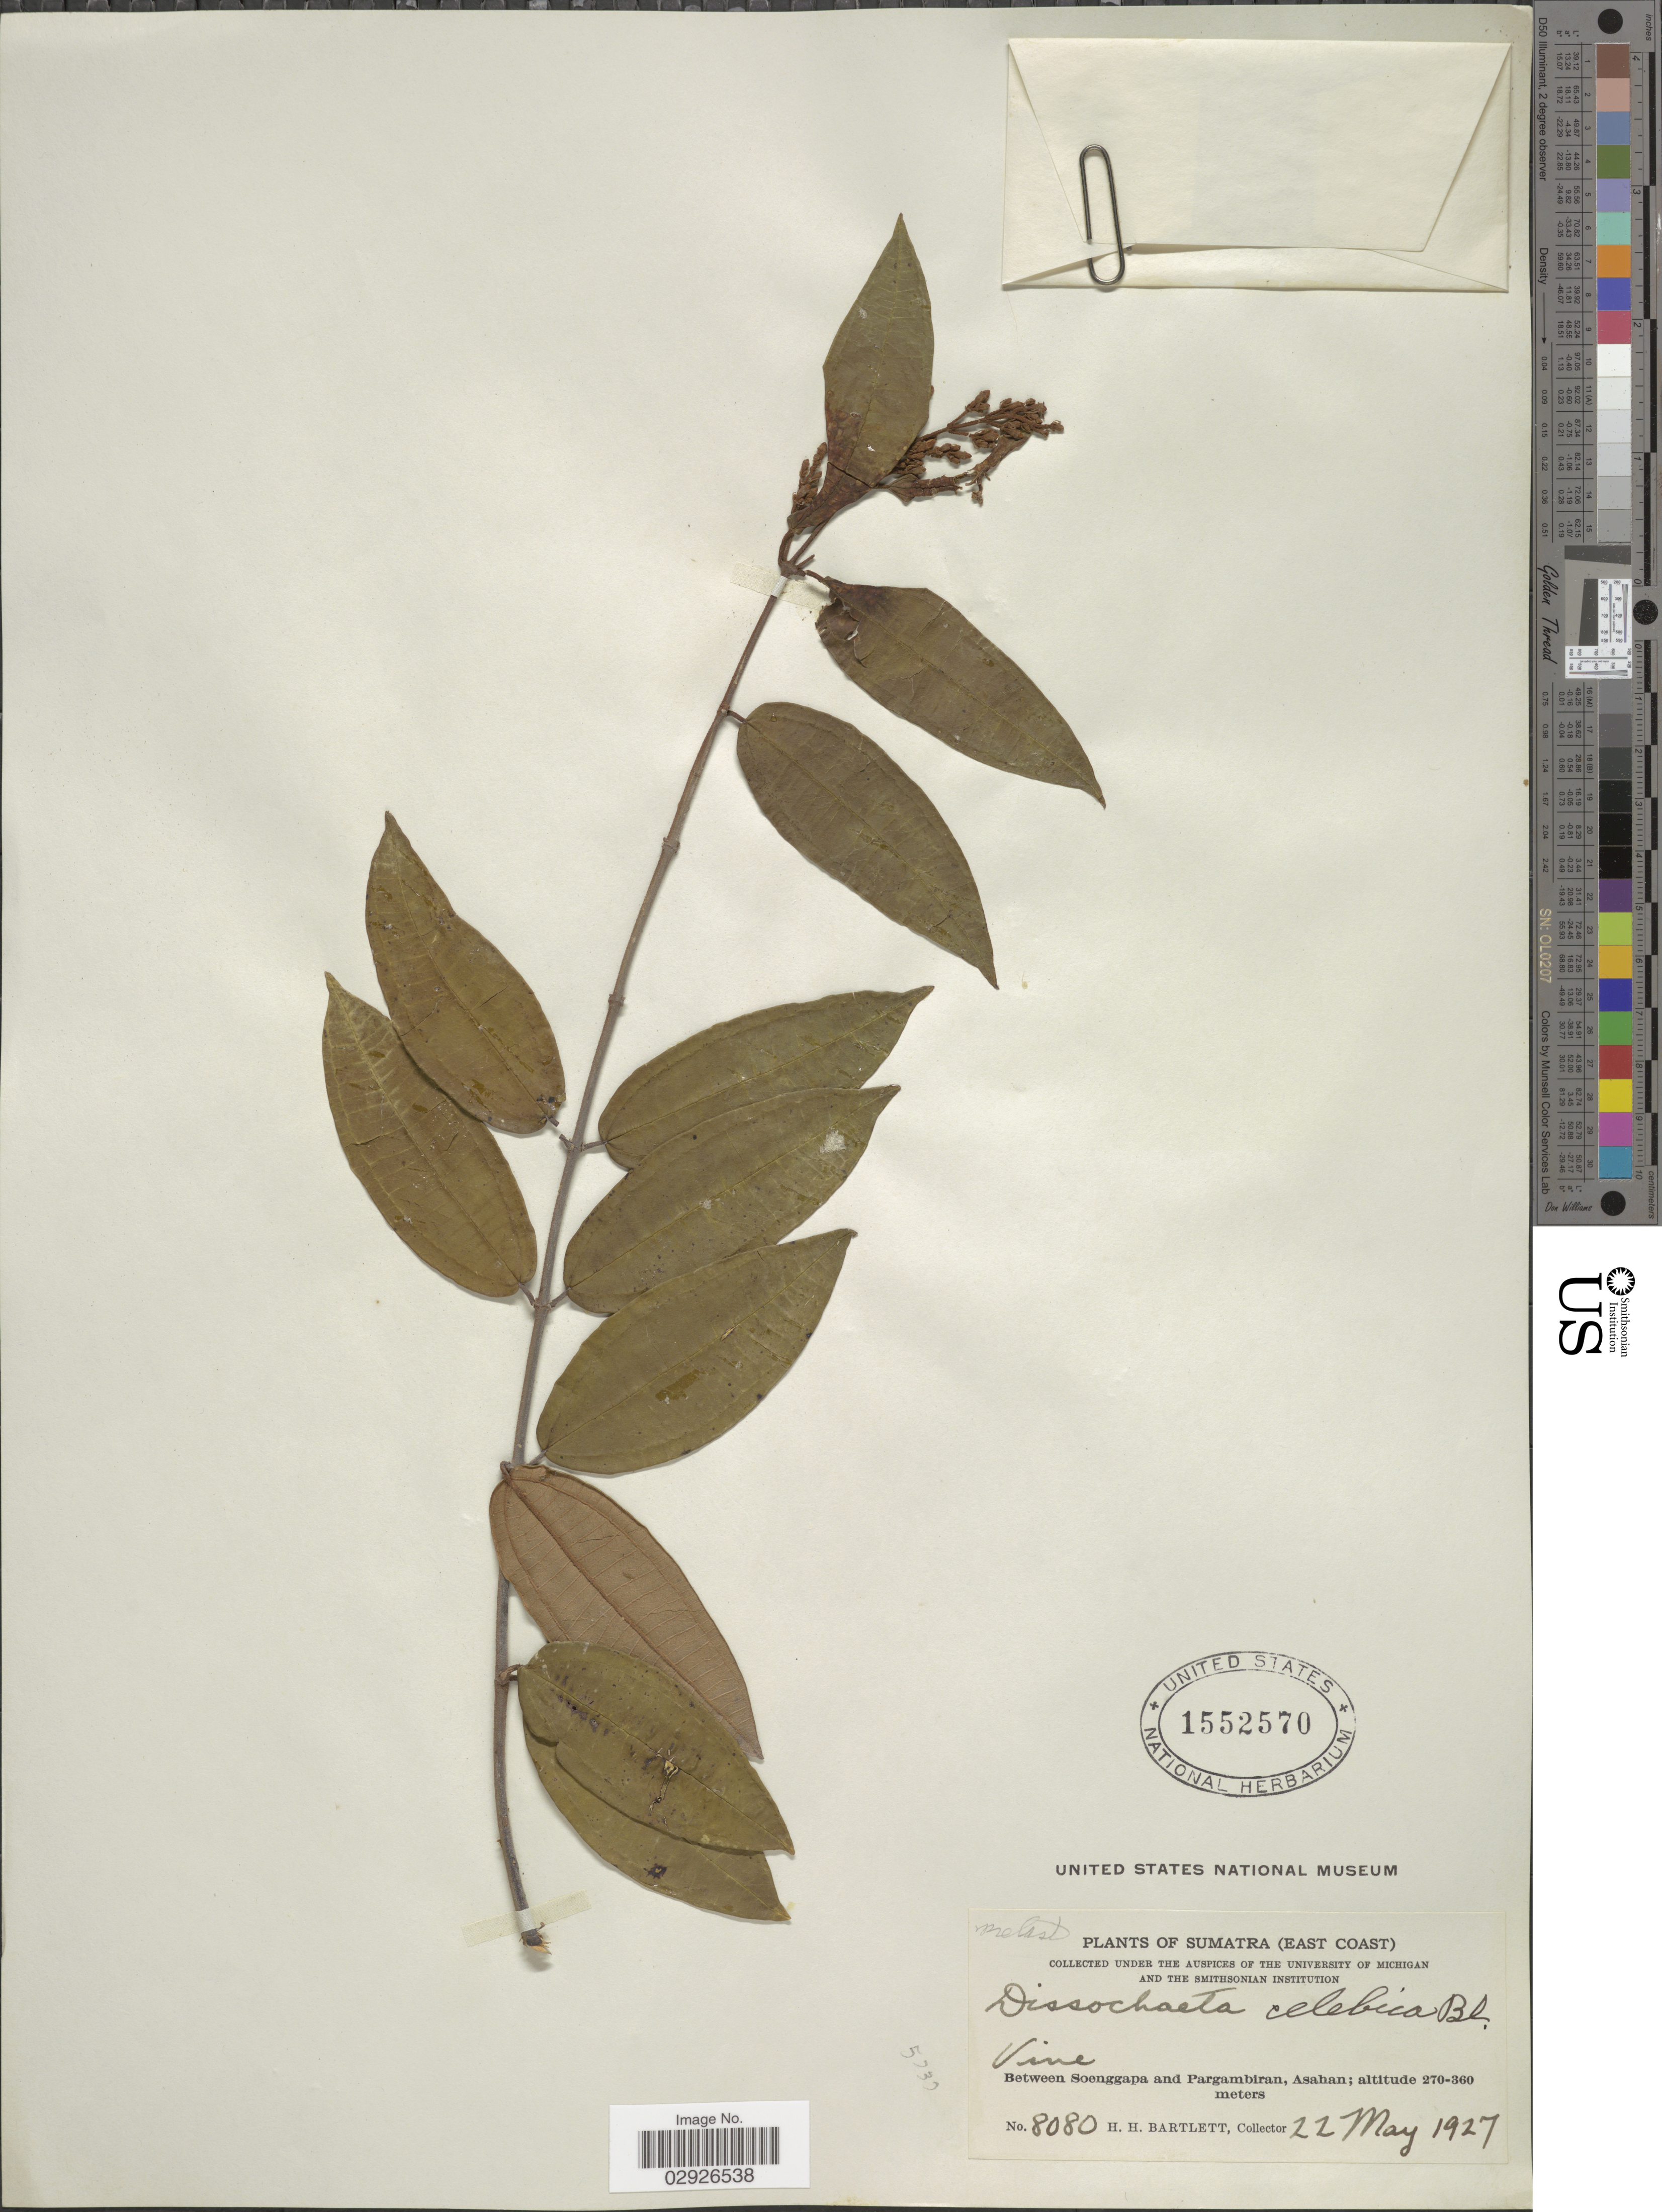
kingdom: Plantae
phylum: Tracheophyta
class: Magnoliopsida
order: Myrtales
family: Melastomataceae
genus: Dissochaeta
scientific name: Dissochaeta celebica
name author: Blume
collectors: H. H. Bartlett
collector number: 8080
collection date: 1927-05-22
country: Indonesia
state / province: Sumatra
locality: (East Coast). Between Soenggapa and Pargambiran, Asahan.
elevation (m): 270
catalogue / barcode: US 1552570